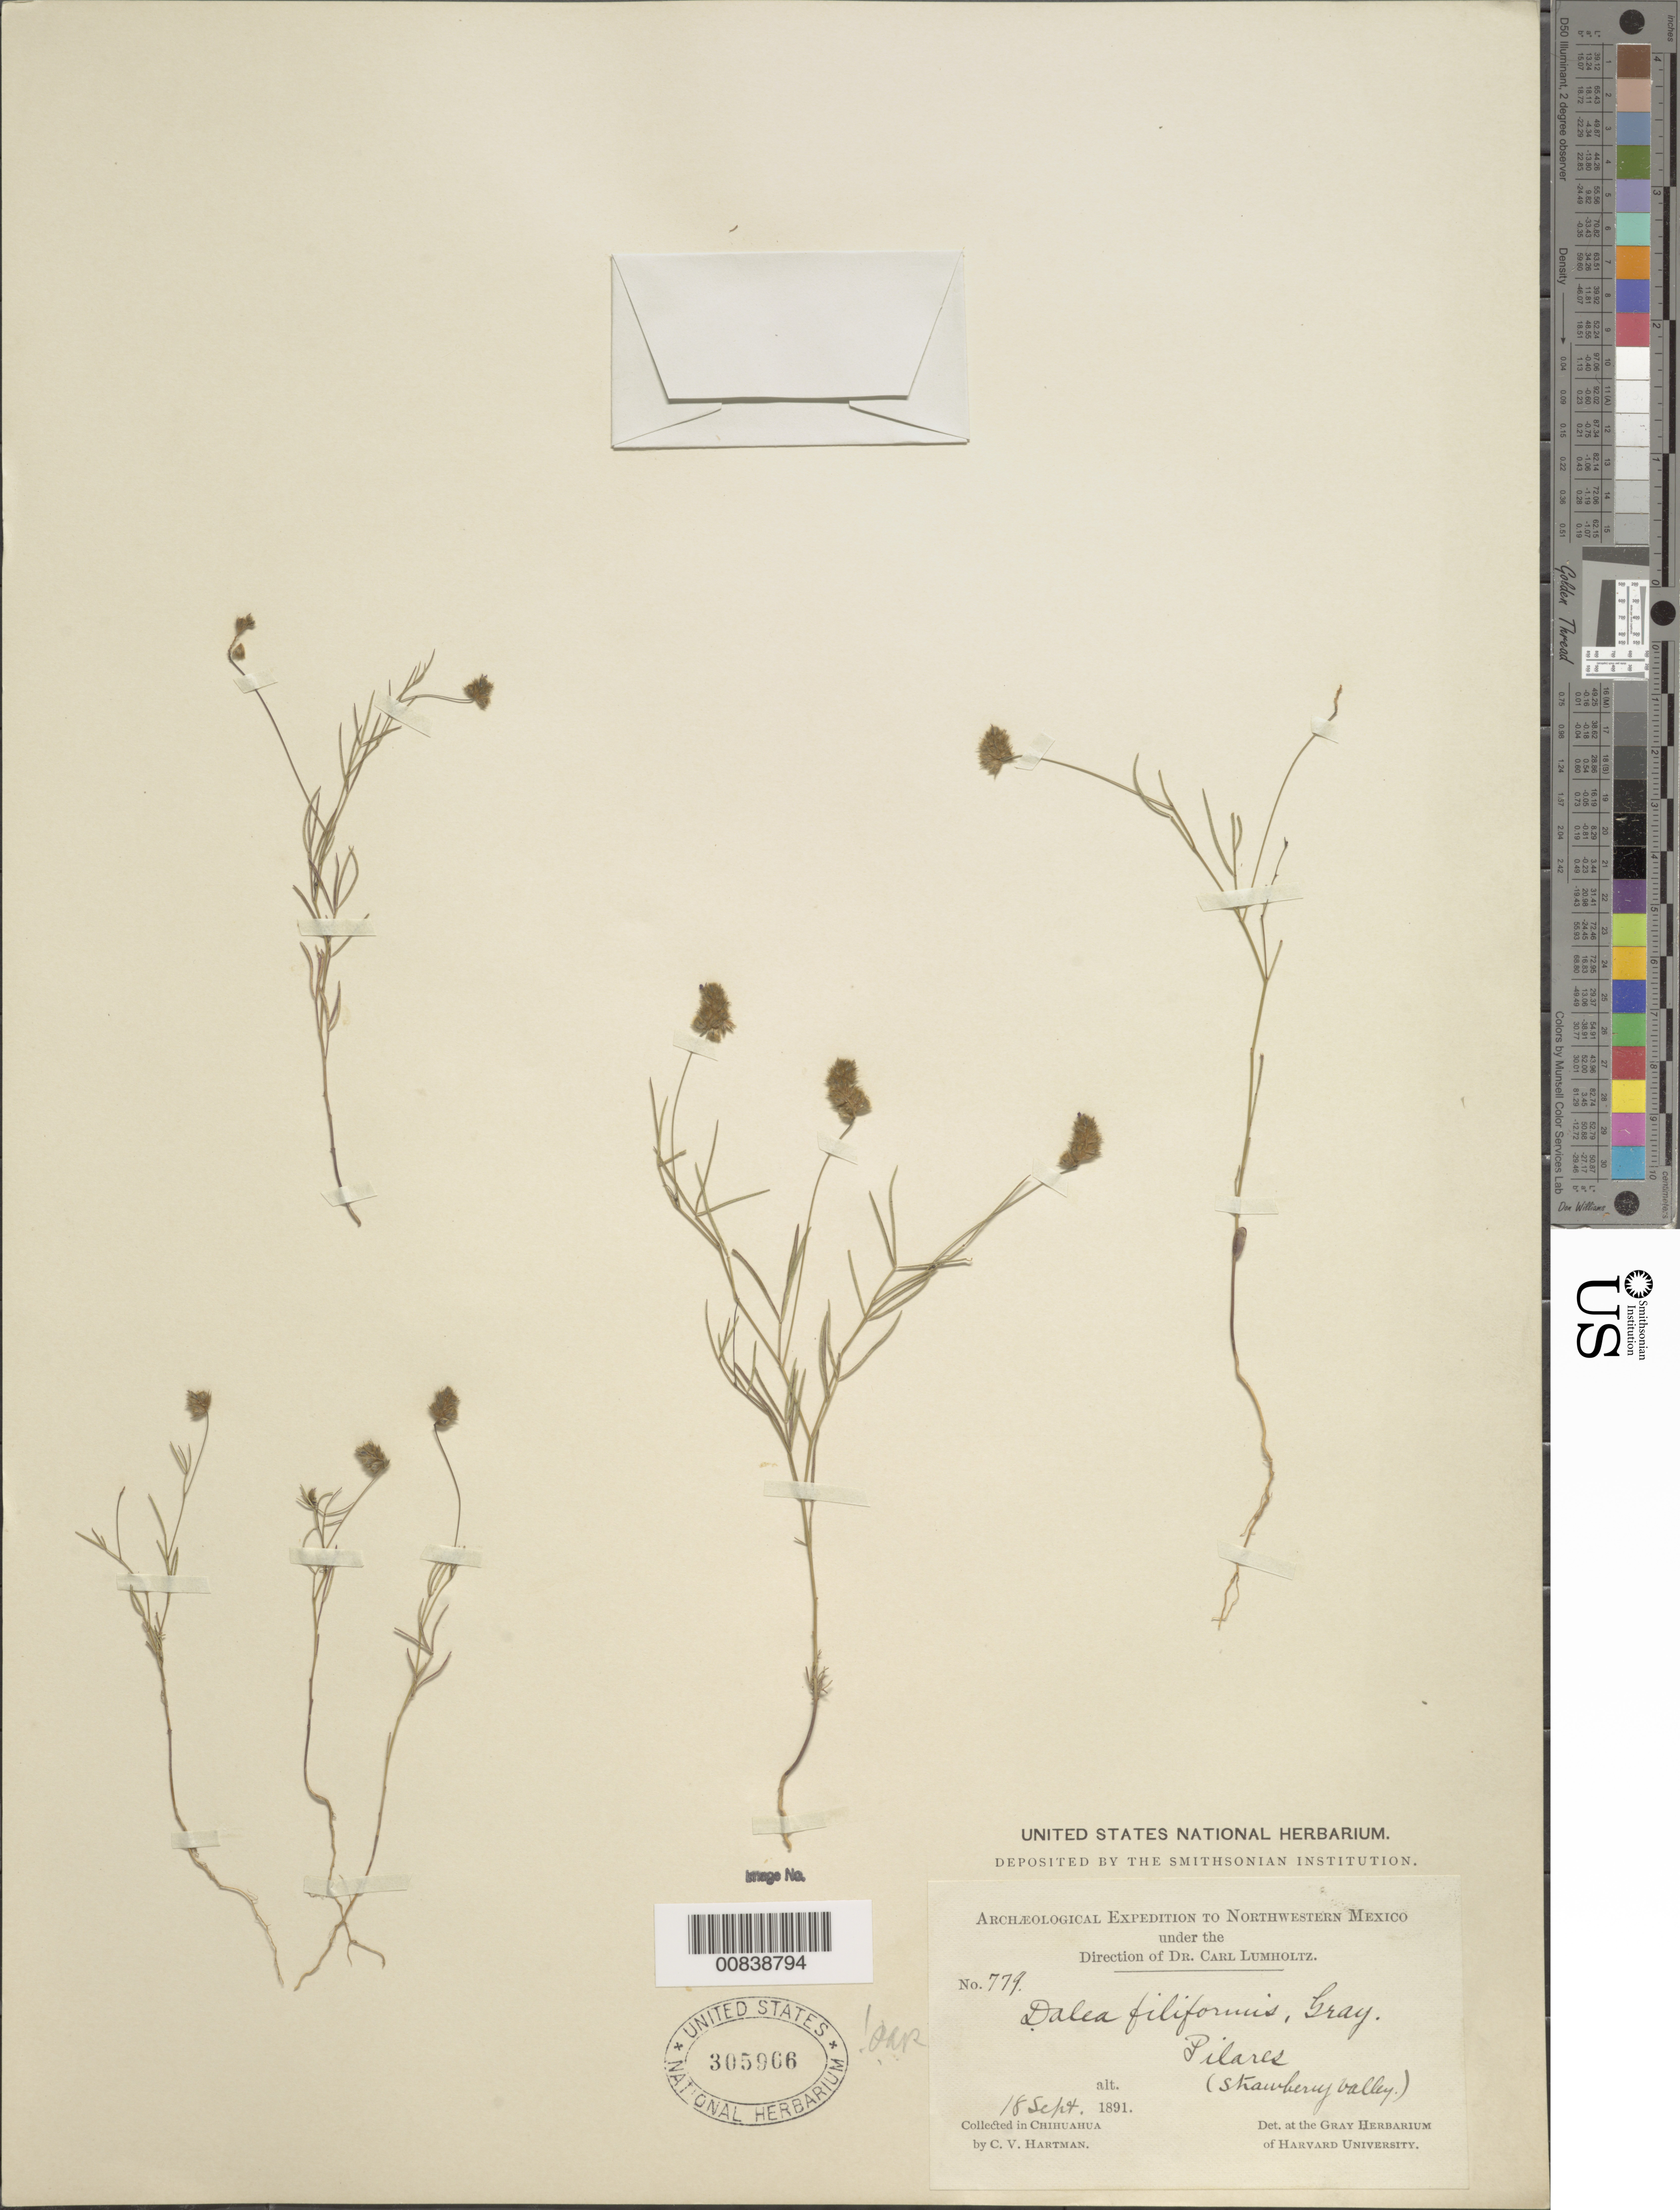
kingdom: Plantae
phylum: Tracheophyta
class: Magnoliopsida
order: Fabales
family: Fabaceae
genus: Dalea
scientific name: Dalea filiformis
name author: A. Gray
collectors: C. V. Hartman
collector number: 779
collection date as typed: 18 Sep 1891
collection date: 1891-09-18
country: Mexico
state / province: Chihuahua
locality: Pilares (Strawberry Valley).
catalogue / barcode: US 305966